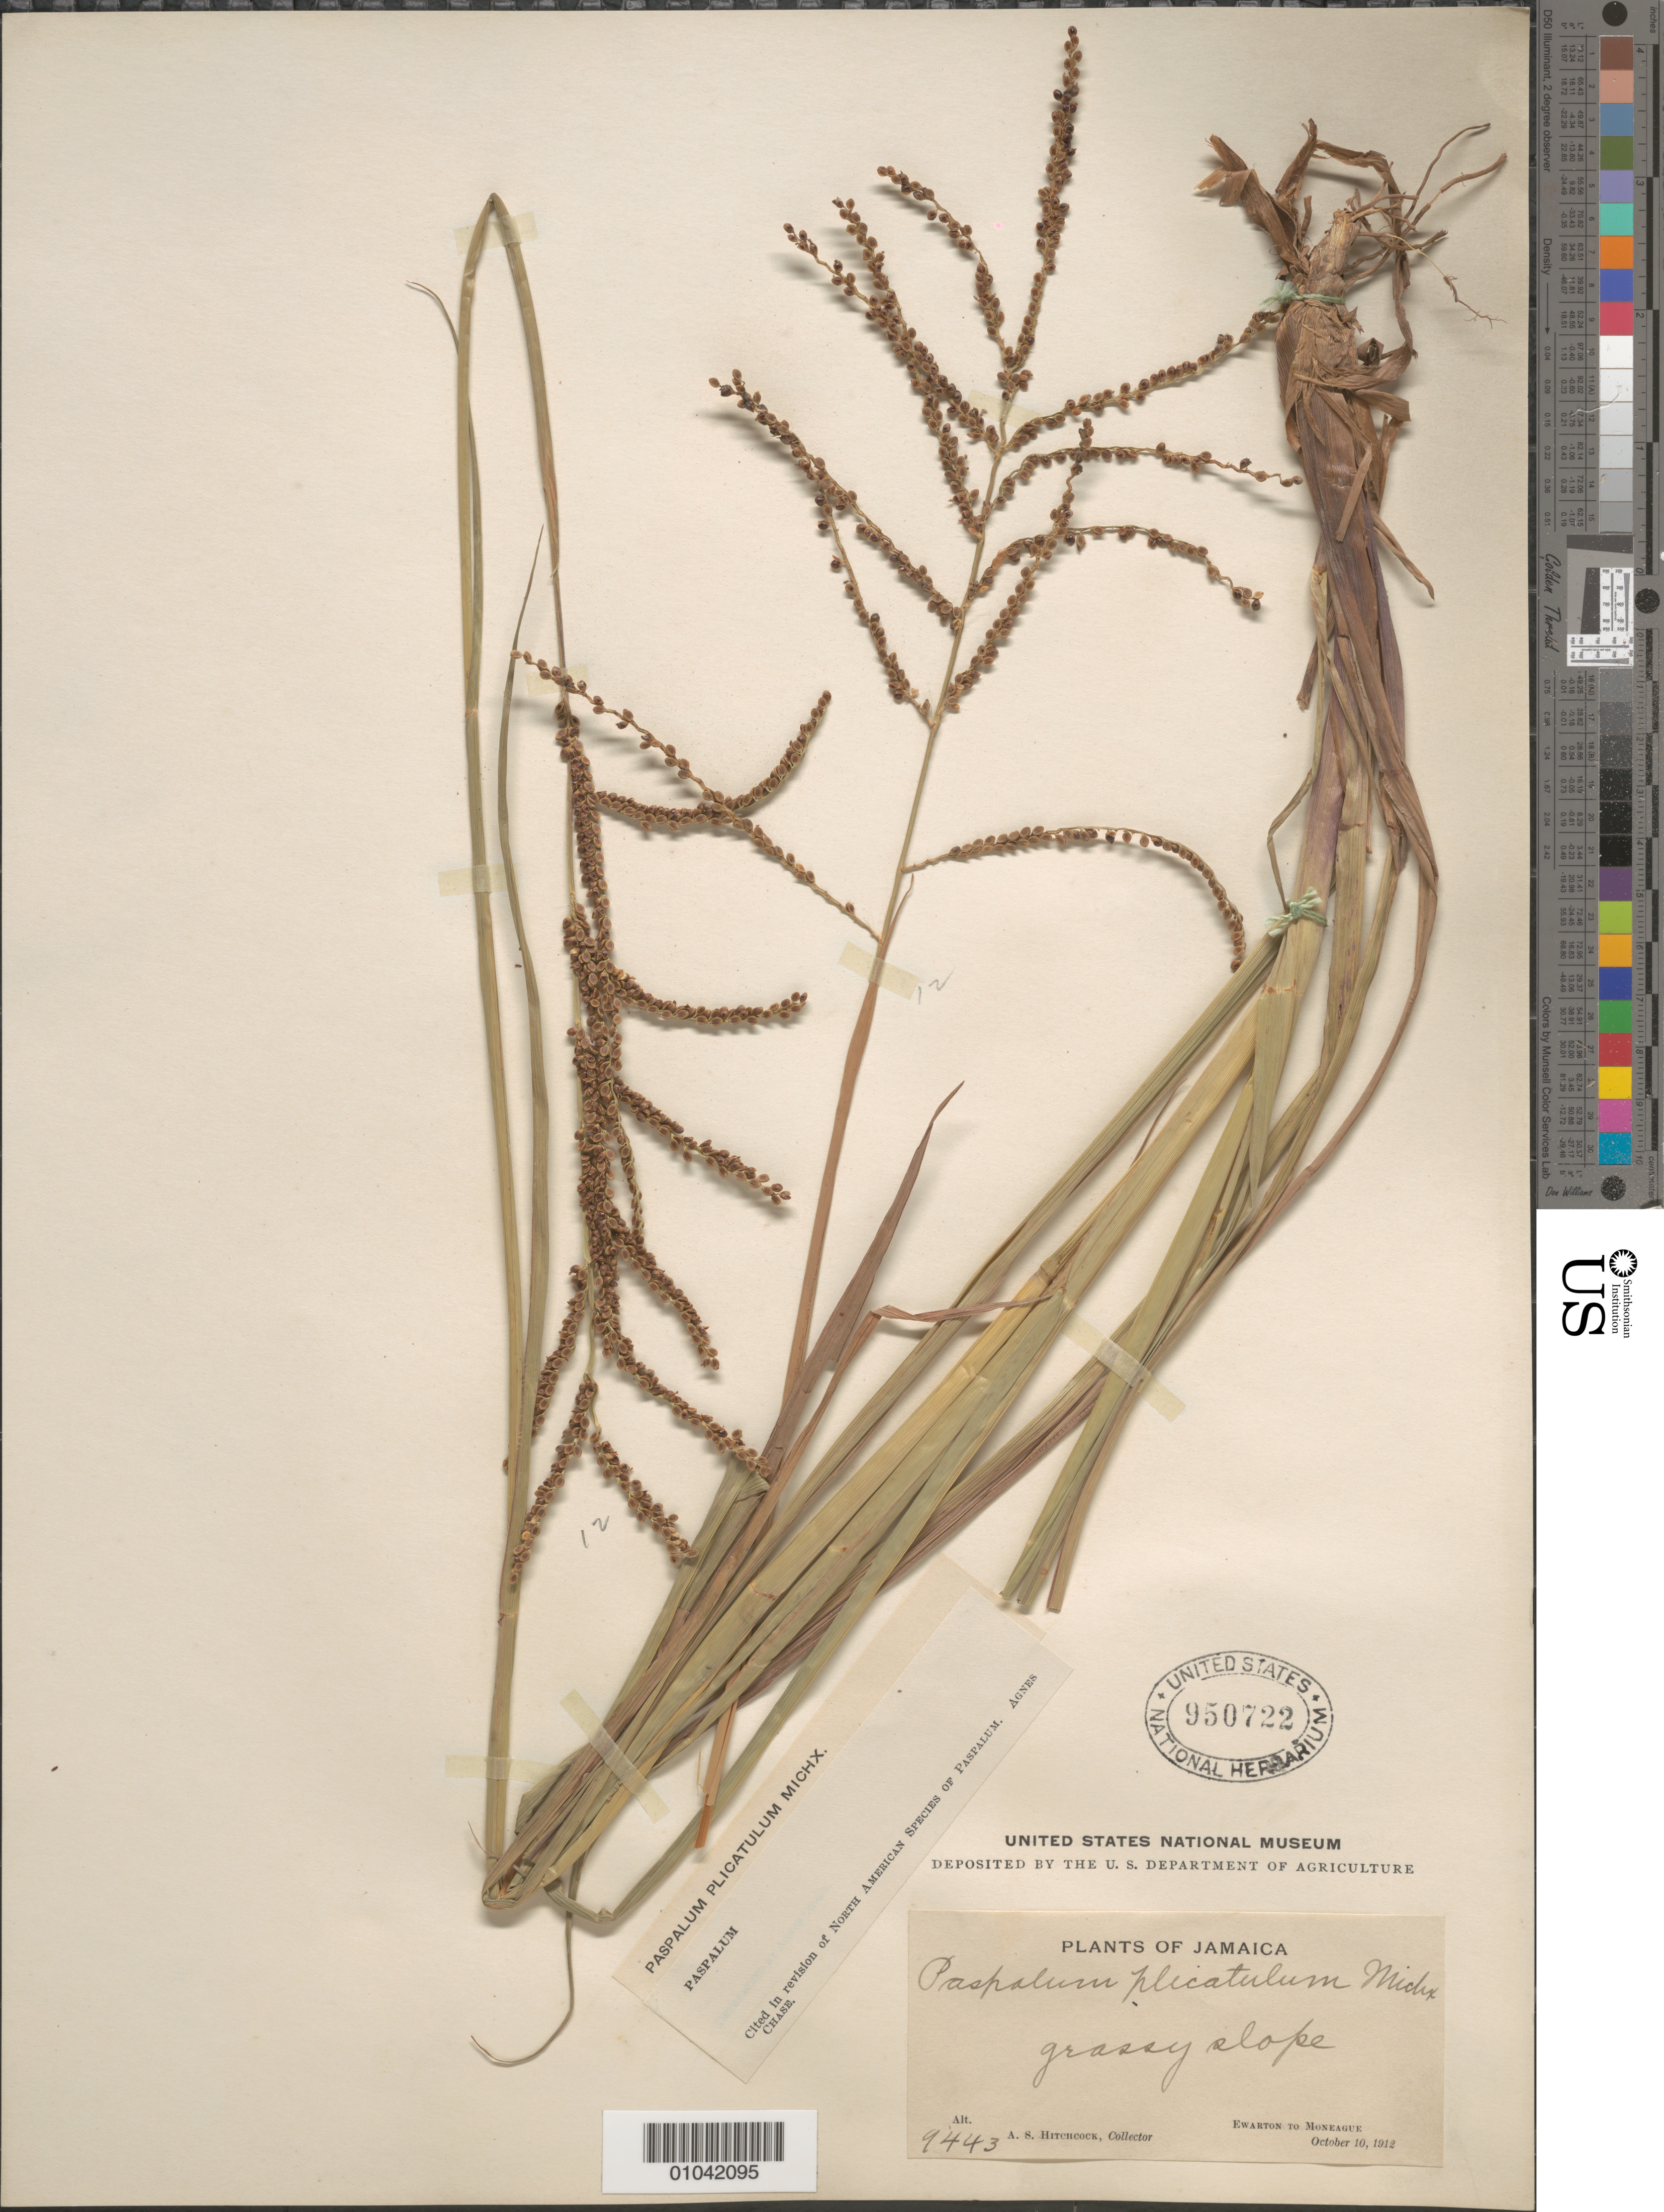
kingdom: Plantae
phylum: Tracheophyta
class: Liliopsida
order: Poales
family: Poaceae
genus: Paspalum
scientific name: Paspalum plicatulum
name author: Michx.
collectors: A. S. Hitchcock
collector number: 9443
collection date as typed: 10 Oct 1912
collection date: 1912-10-10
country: Jamaica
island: Jamaica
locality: Ewarton to Moneague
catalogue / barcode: US 950722